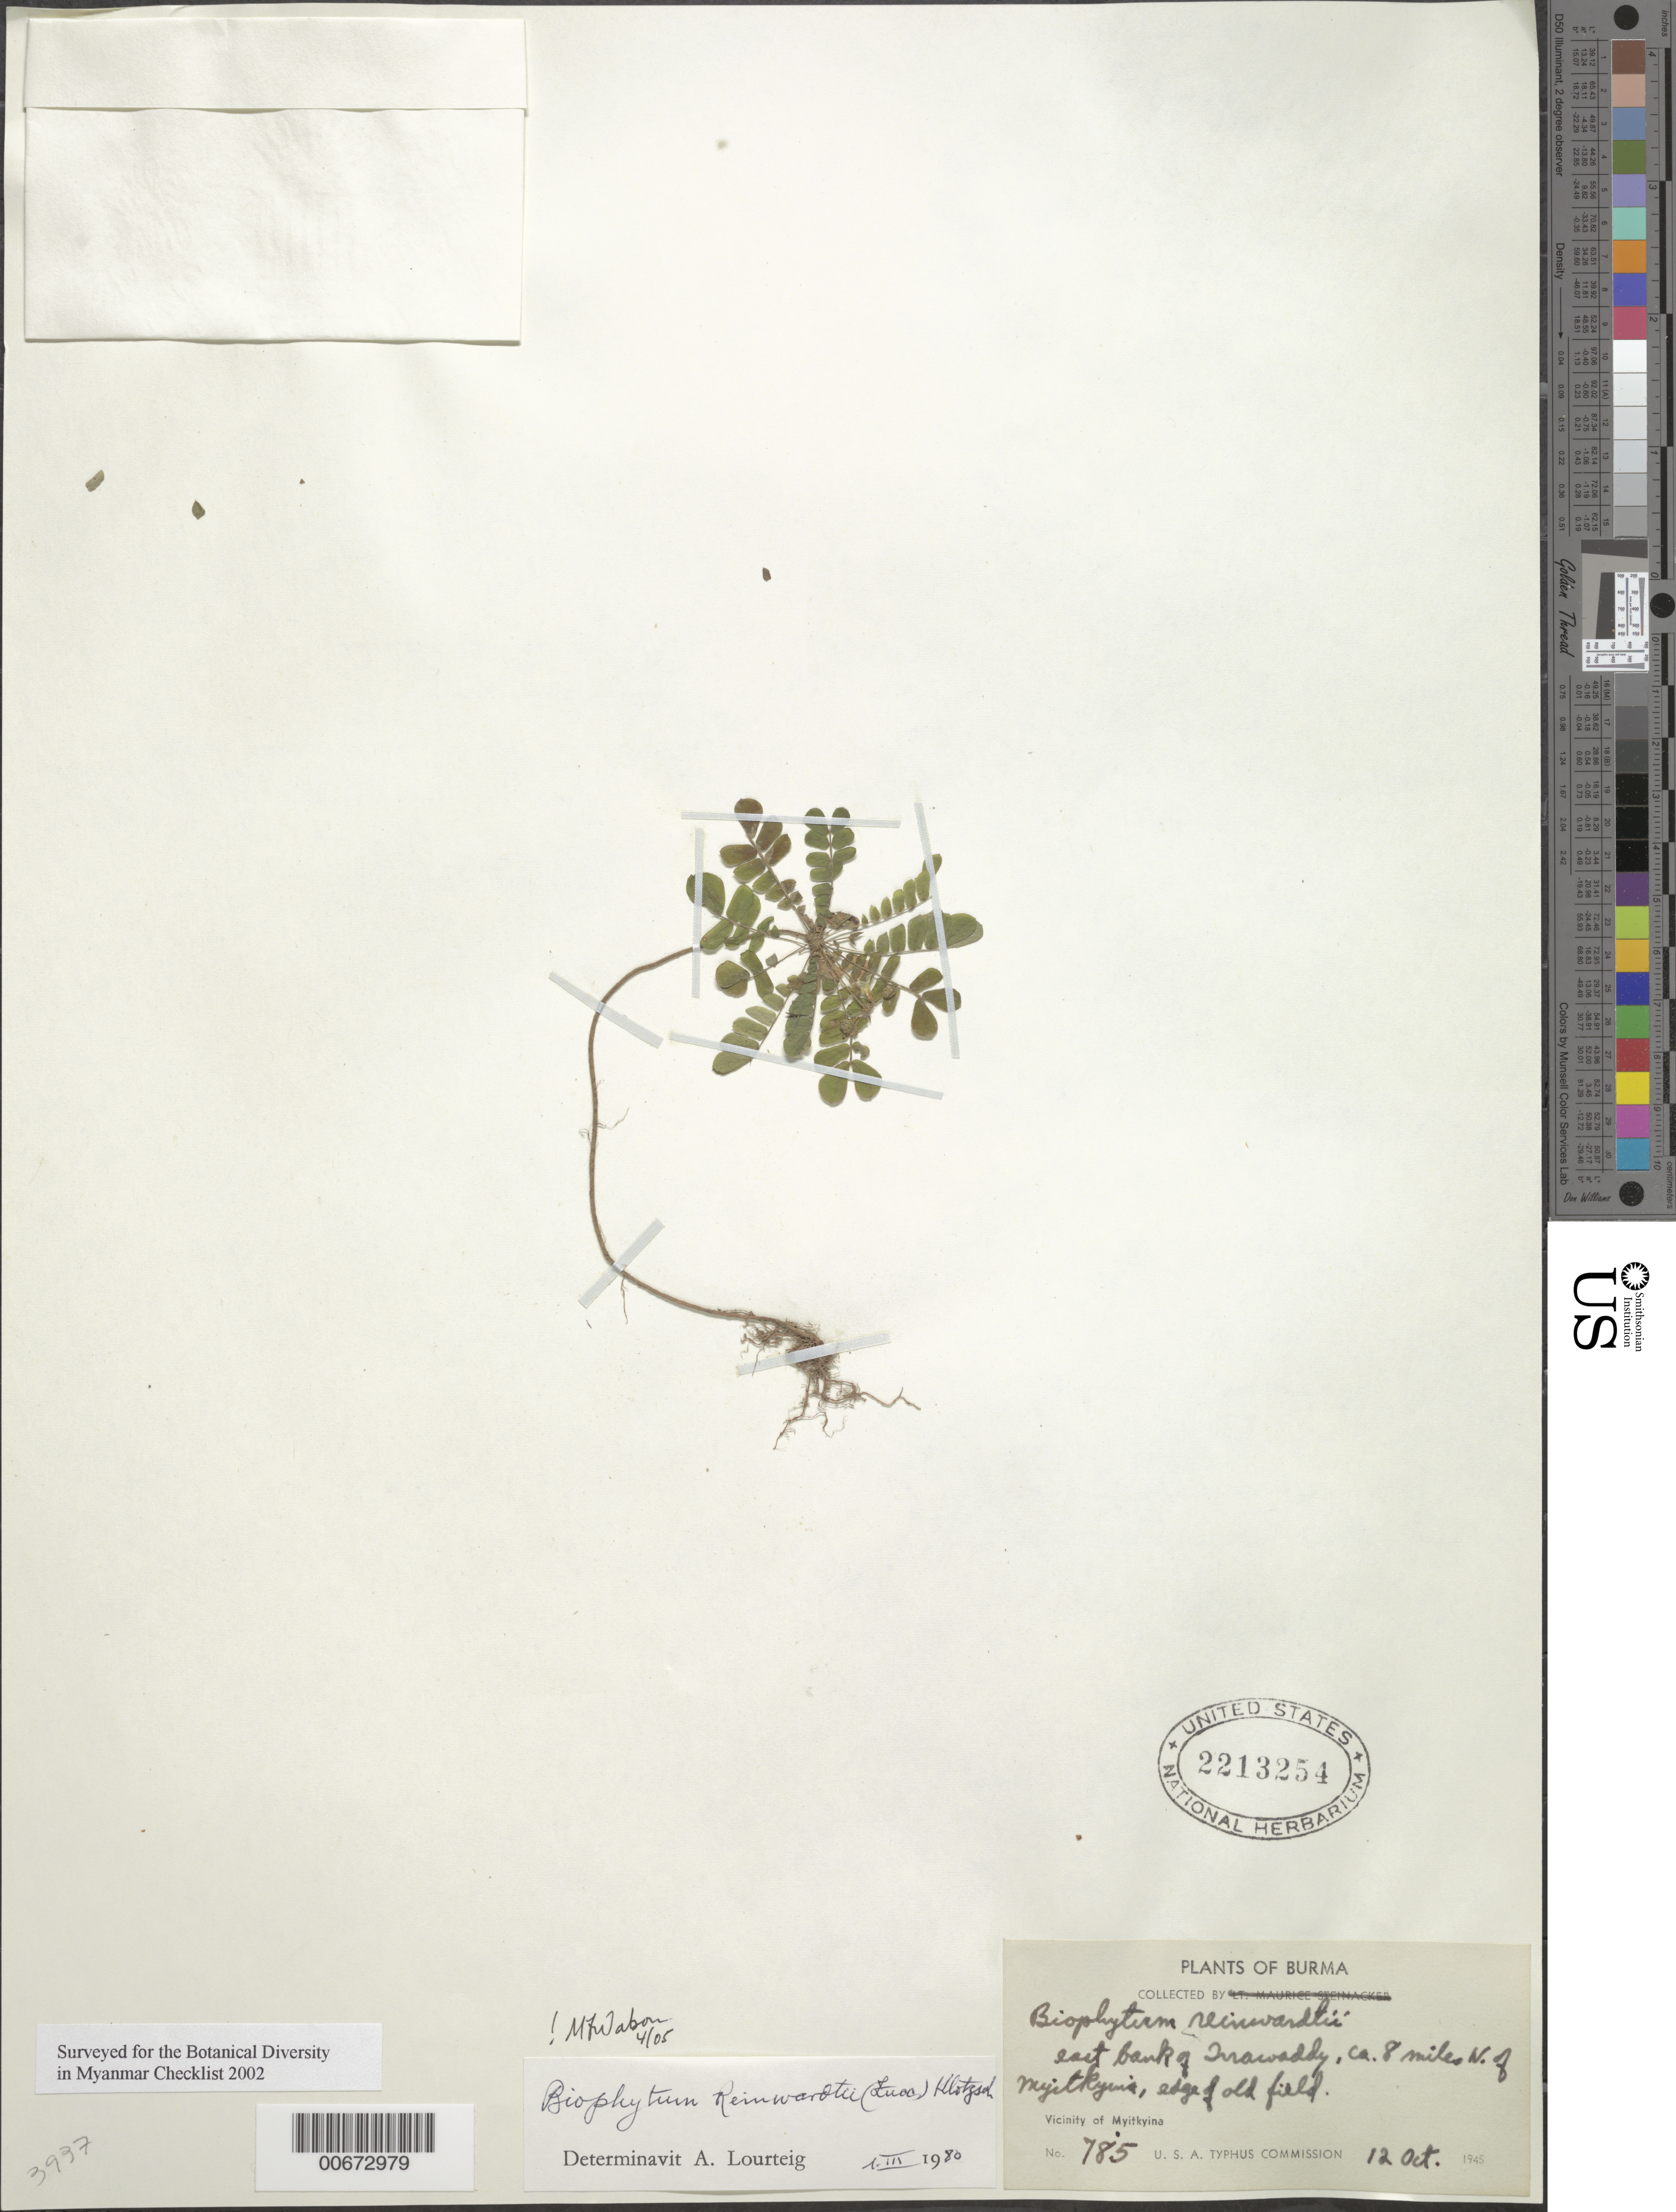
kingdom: Plantae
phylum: Tracheophyta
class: Magnoliopsida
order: Oxalidales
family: Oxalidaceae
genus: Biophytum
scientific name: Biophytum reinwardtii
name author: (Zucc.) Klotzsch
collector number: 785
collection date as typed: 12 Oct 1945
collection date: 1945-10-12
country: Myanmar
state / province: Ayeyarwady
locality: Irrawaddy, N of Myitkyina.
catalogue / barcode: US 2213254